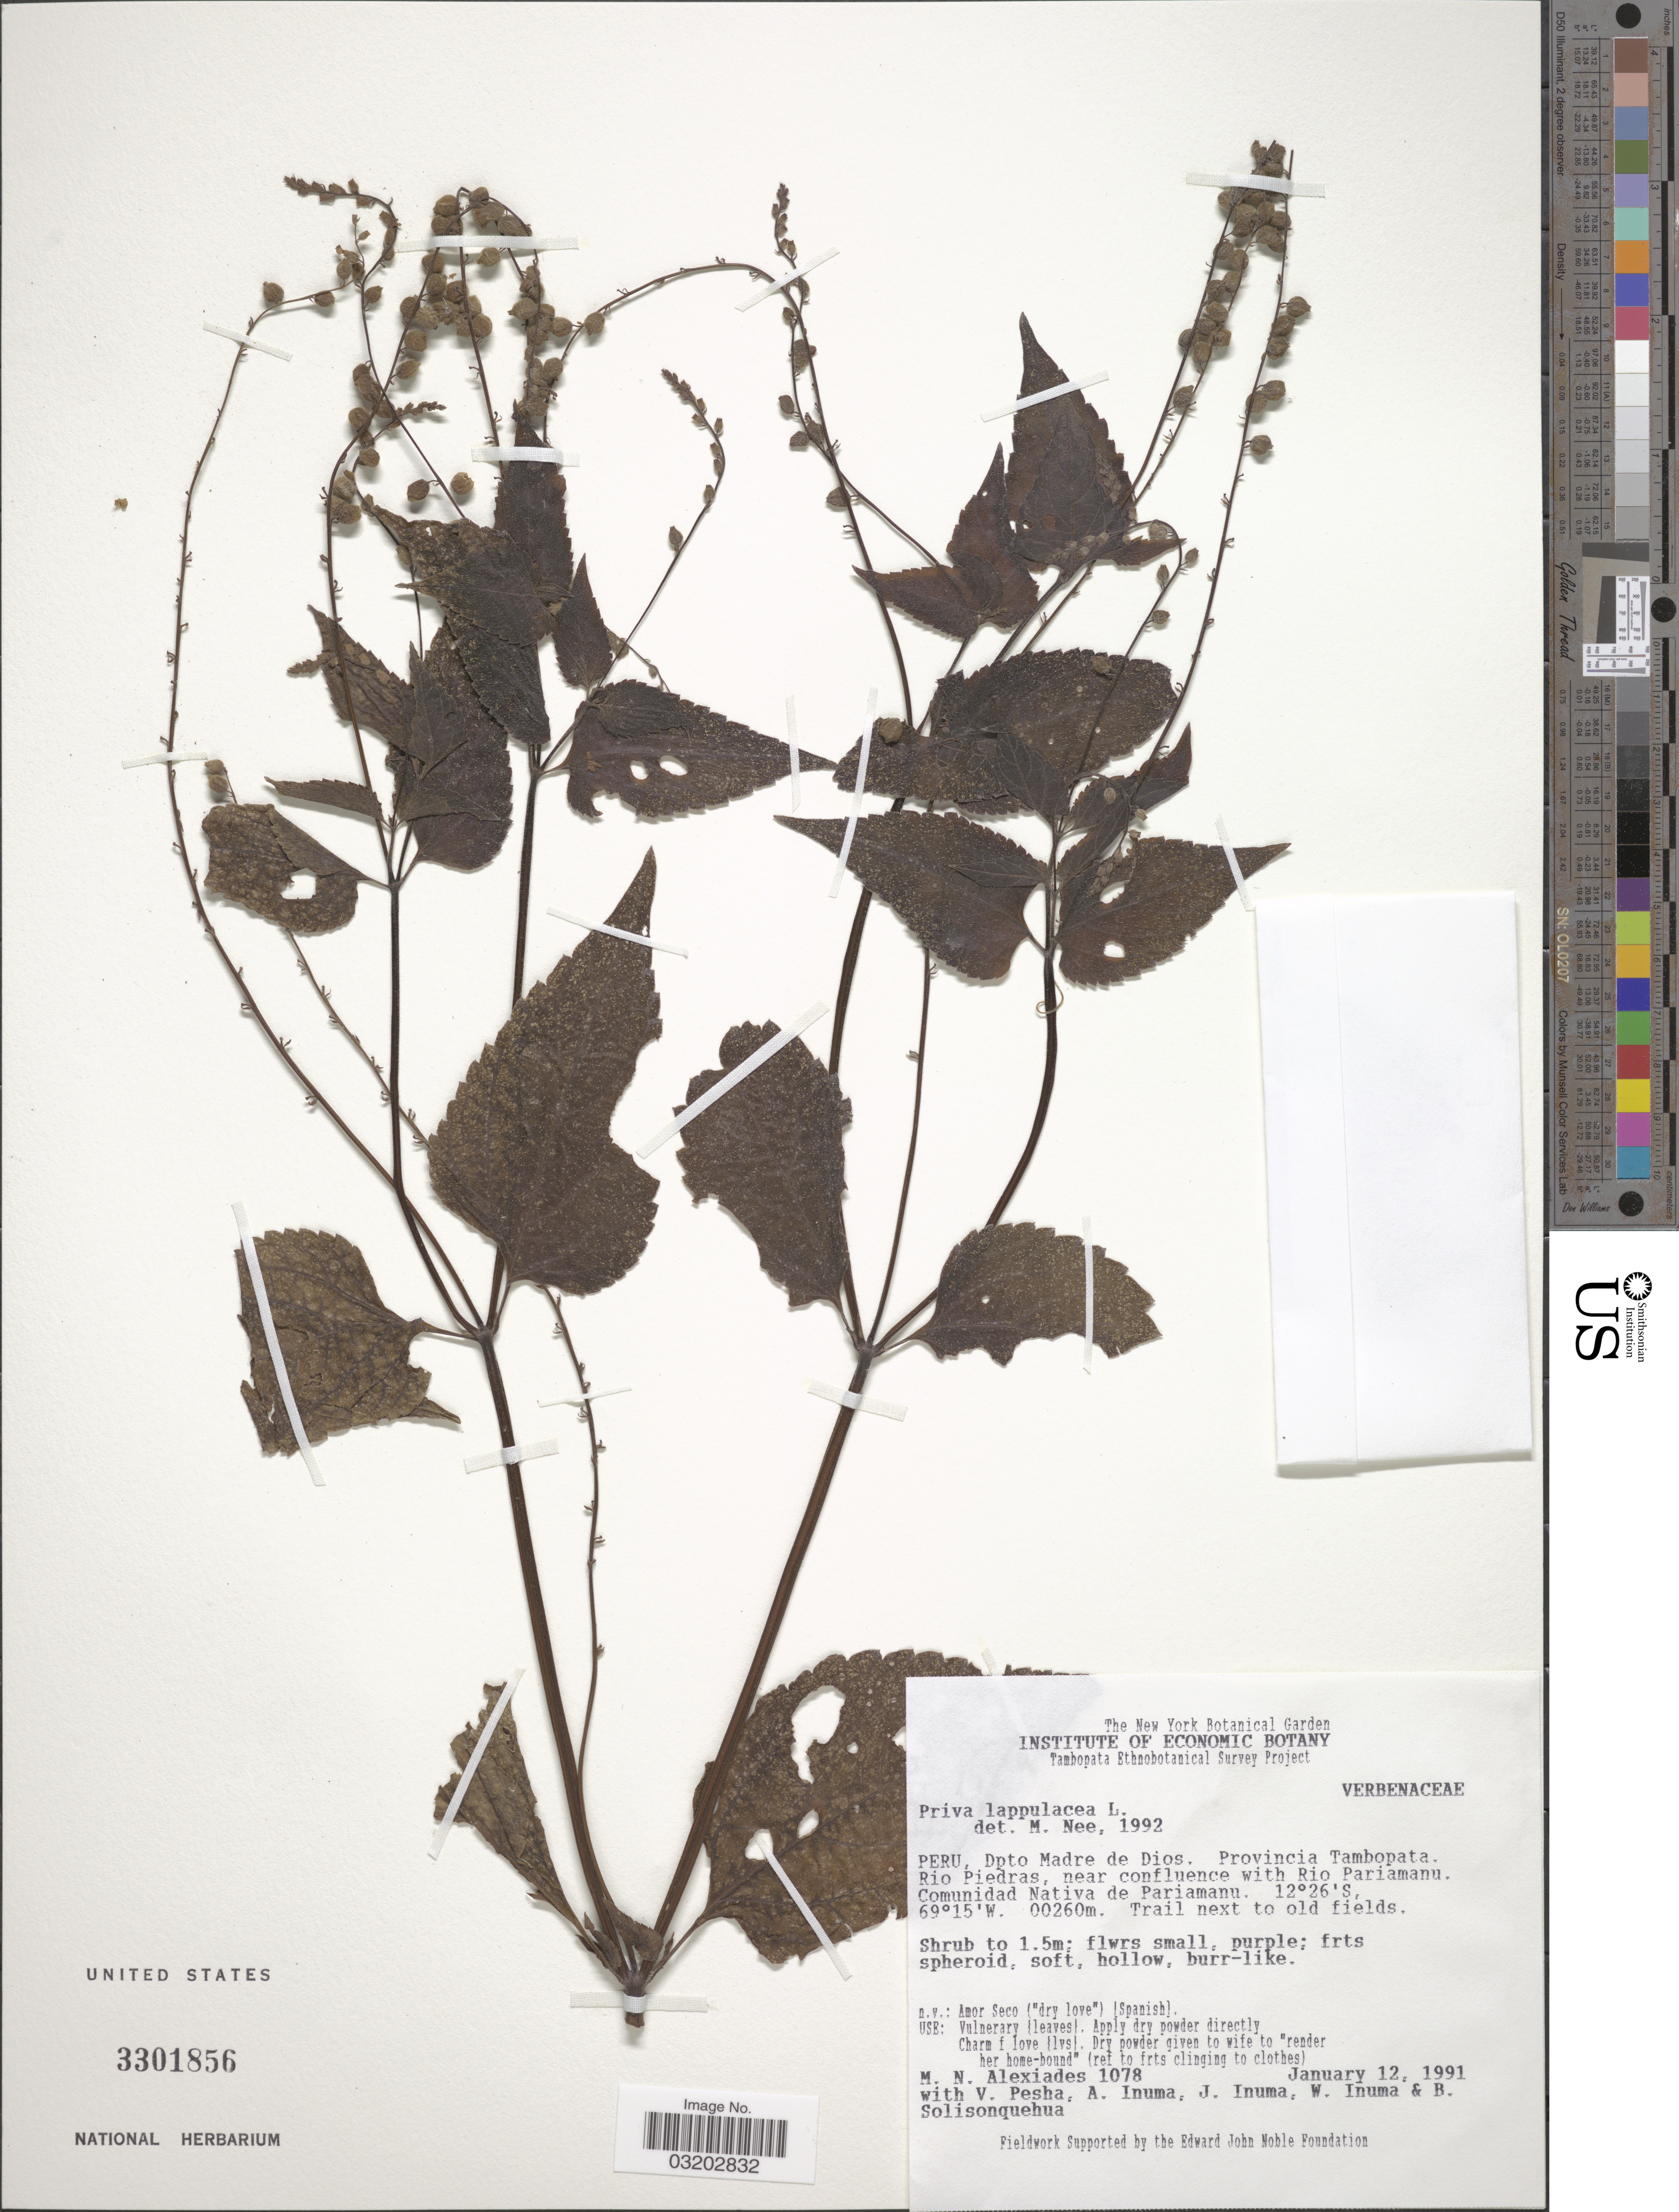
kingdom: Plantae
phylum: Tracheophyta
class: Magnoliopsida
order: Lamiales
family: Verbenaceae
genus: Priva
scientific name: Priva lappulacea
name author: (L.) Pers.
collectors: M. Alexiades, V. Pesha, A. Inuma, J. Inuma & et al.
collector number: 1078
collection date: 1991-01-12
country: Peru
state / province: Madre de Dios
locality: Dpto. Madre de Dios. Provincia Tambopata. Rio Piedras, near confluence with Rio Pariamanu. Comunidad Nativa de Pariamanu.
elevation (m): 260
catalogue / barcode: US 3301856